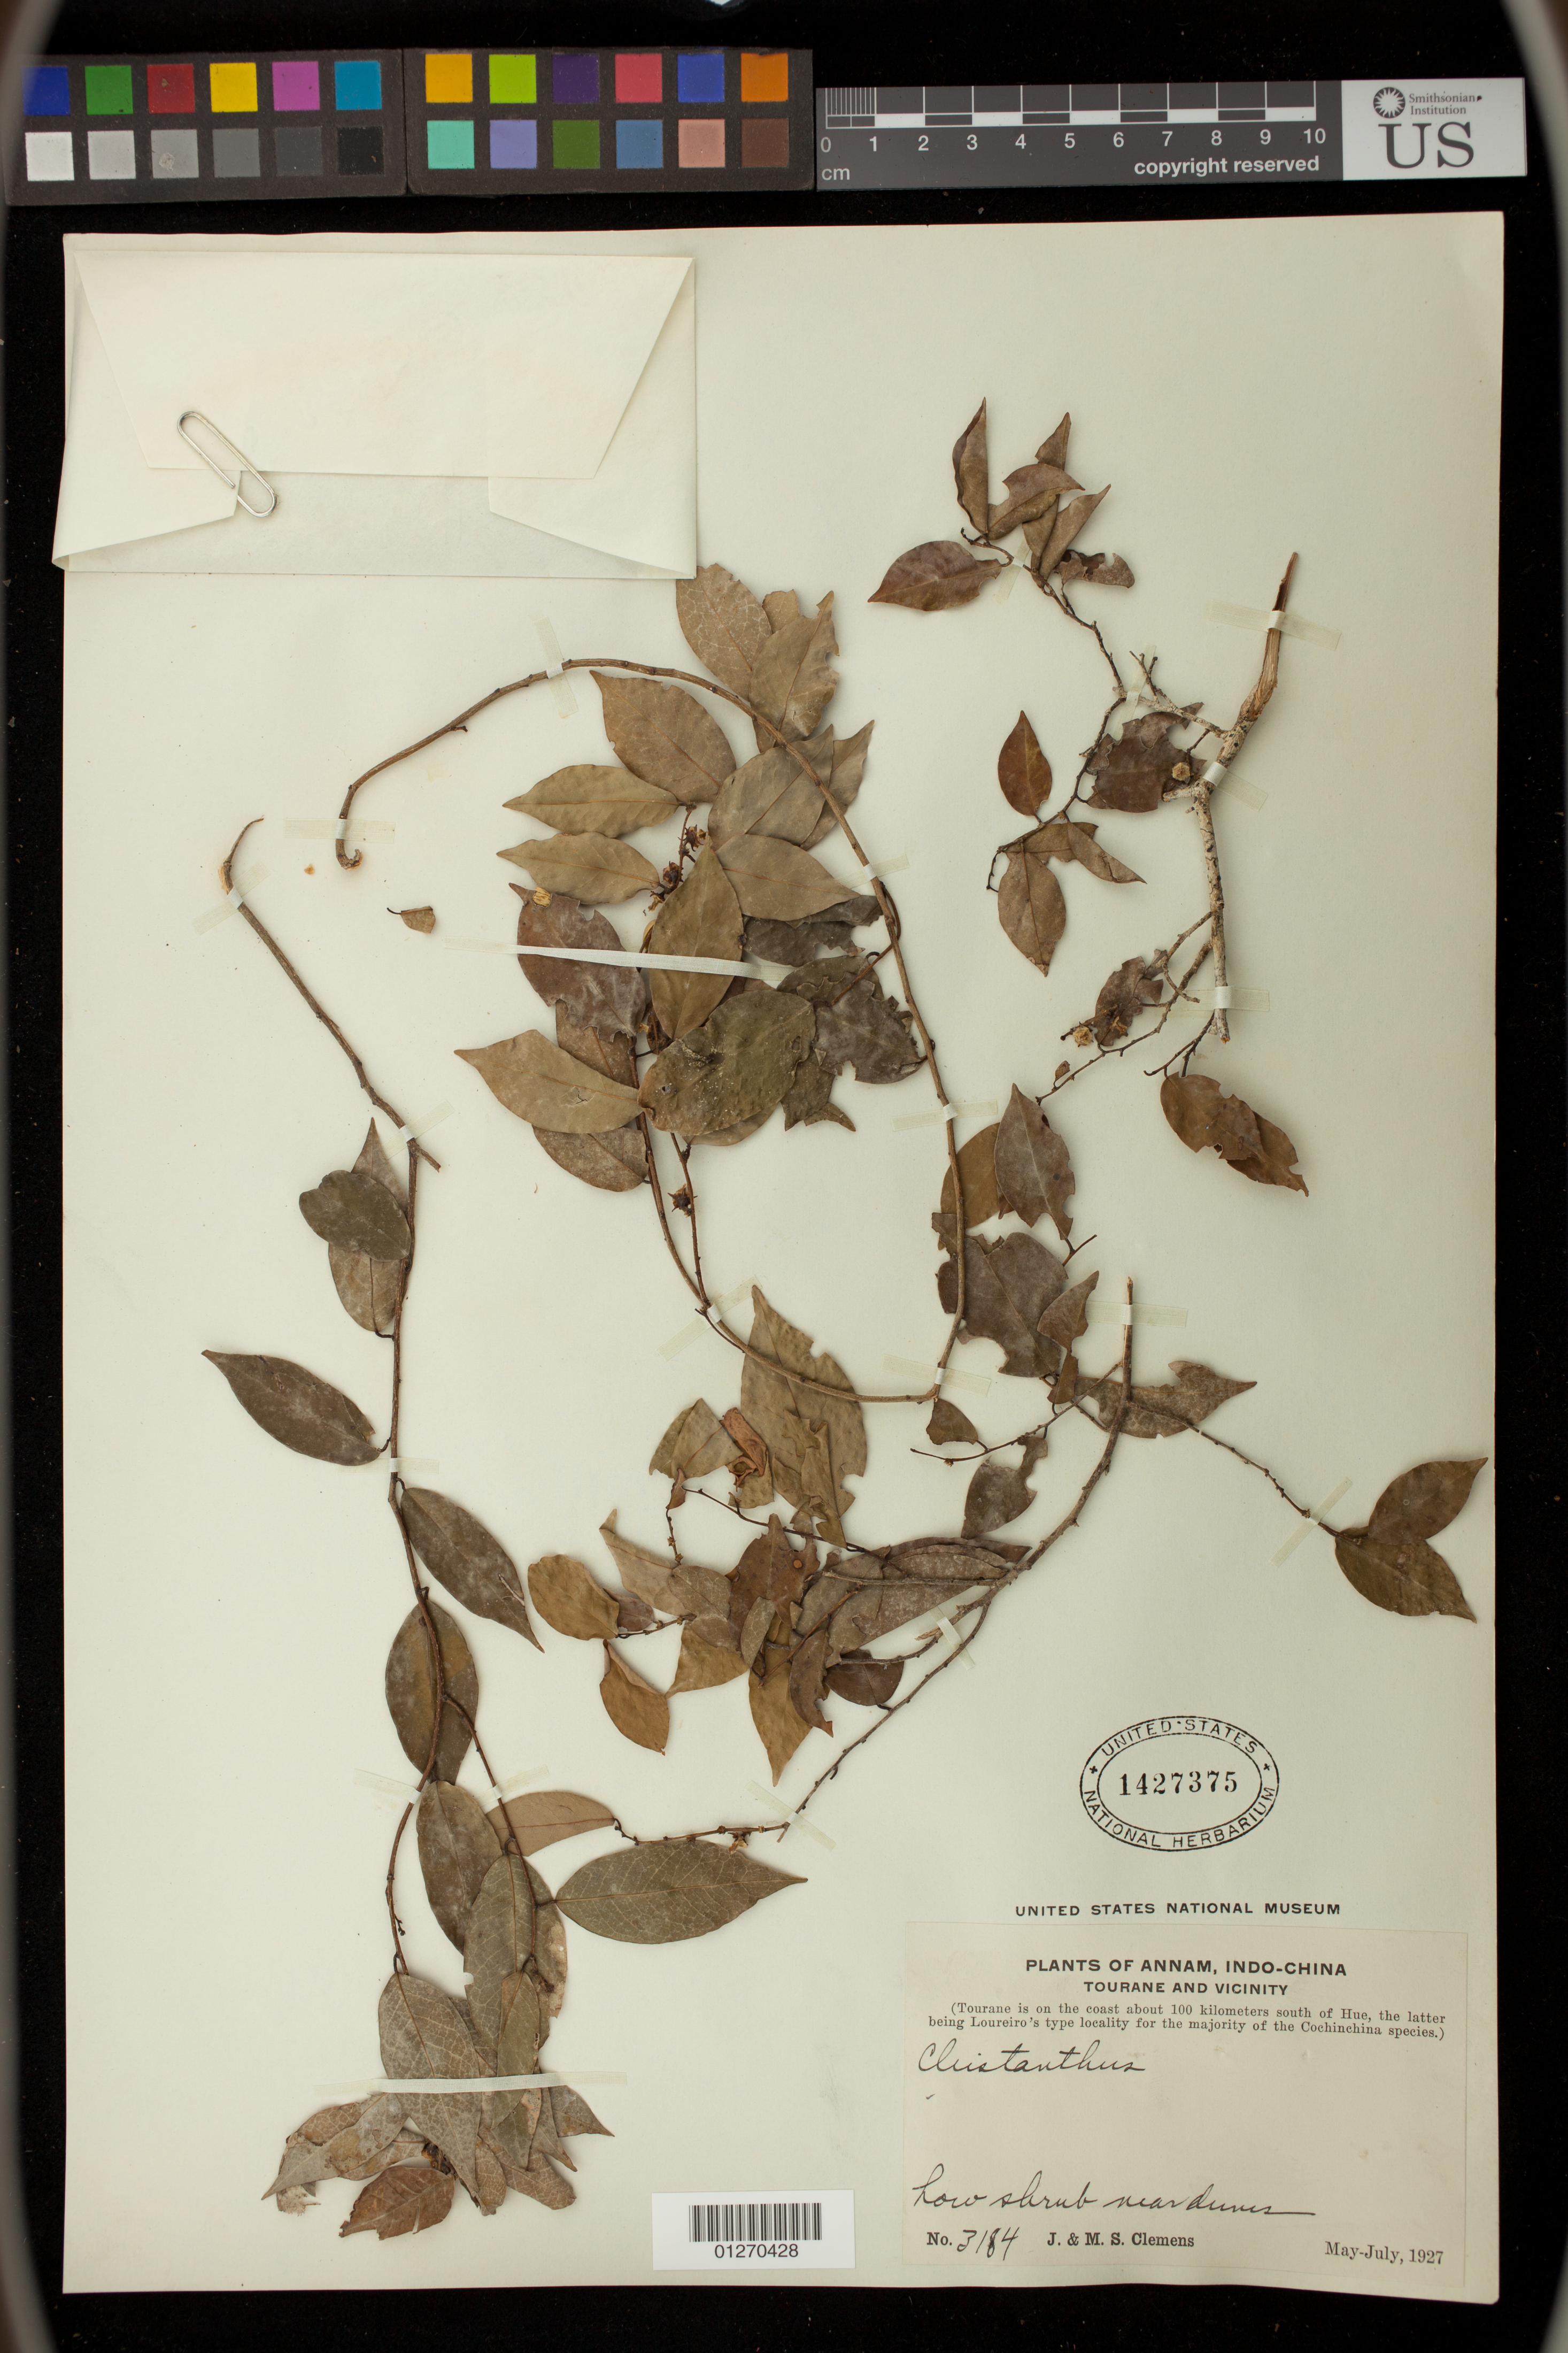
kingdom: Plantae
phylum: Tracheophyta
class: Magnoliopsida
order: Malpighiales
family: Phyllanthaceae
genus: Cleistanthus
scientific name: Cleistanthus sp.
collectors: J. Clemens & M. S. Clemens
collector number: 3184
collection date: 1927-05/1927-07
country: Vietnam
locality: Da Nang (as Tourane on specimen label), on coast ca. 100 km S of Hue.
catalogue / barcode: US 1427375